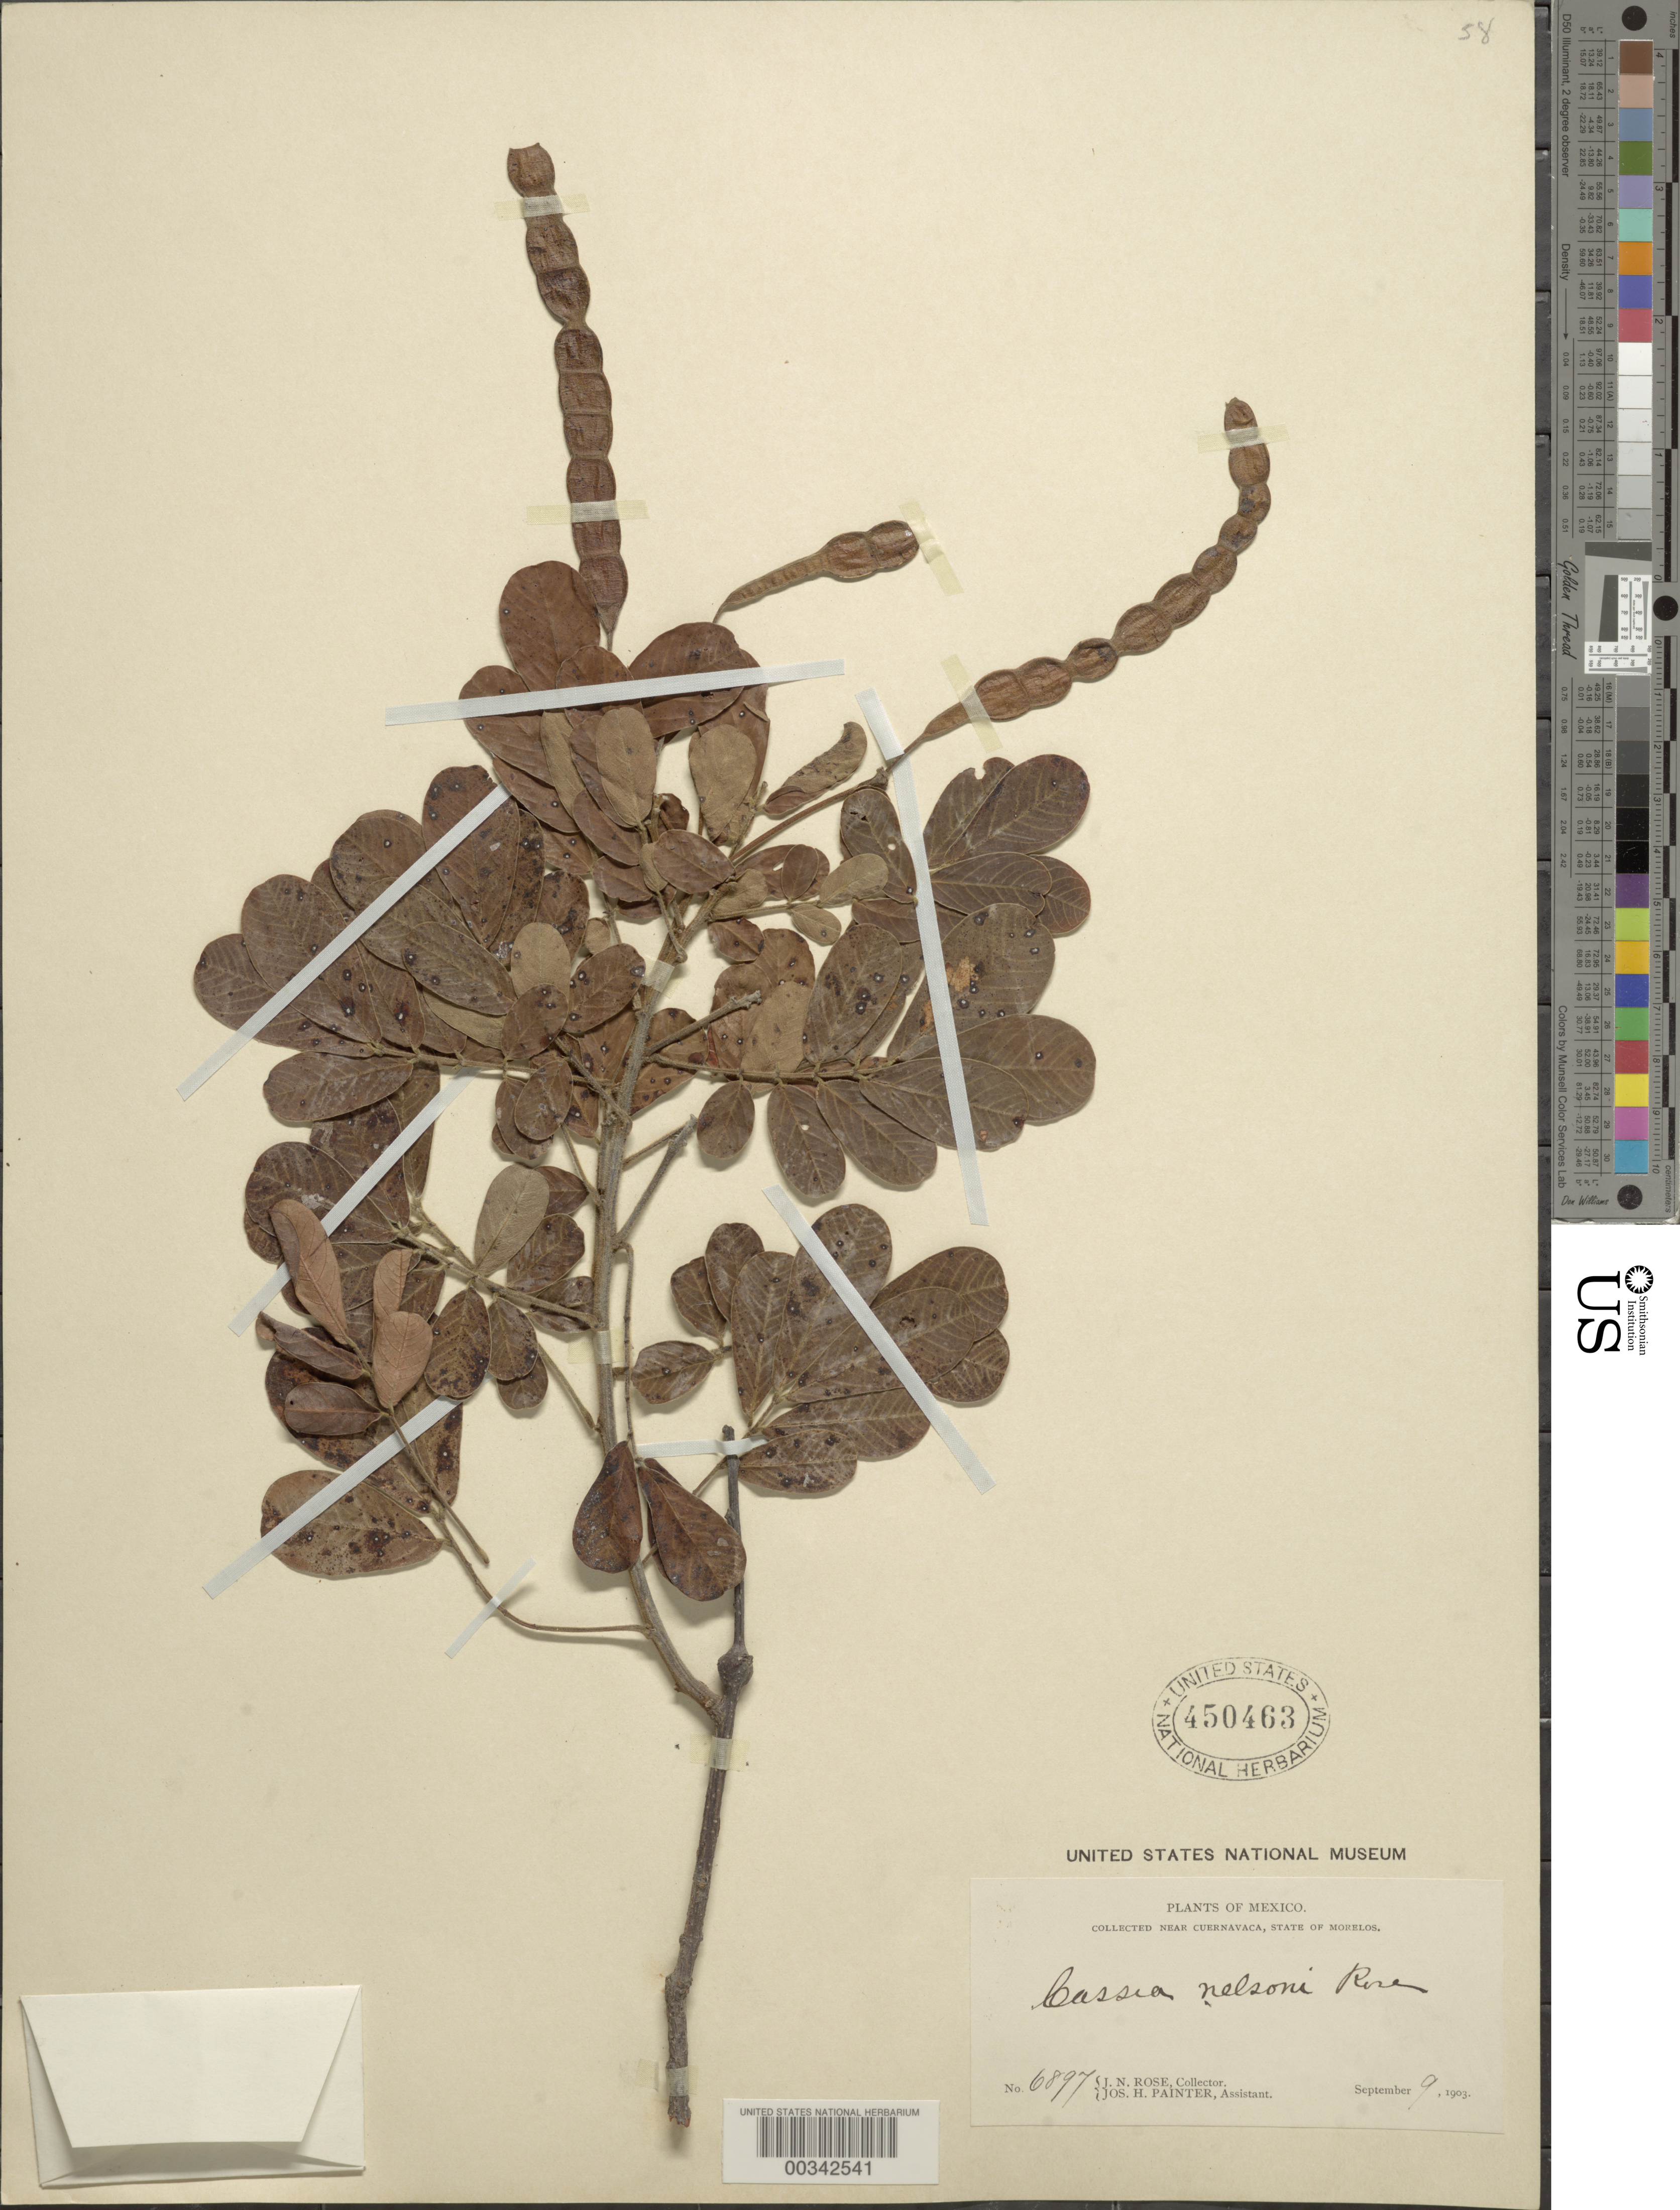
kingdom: Plantae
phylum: Tracheophyta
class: Magnoliopsida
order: Fabales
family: Fabaceae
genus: Senna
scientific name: Senna skinneri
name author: (Benth.) H.S. Irwin & Barneby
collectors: J. N. Rose & J. H. Painter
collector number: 6897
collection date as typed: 09 Sep 1903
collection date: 1903-09-09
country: Mexico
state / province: Morelos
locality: Near Cuernavaca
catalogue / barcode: US 450463